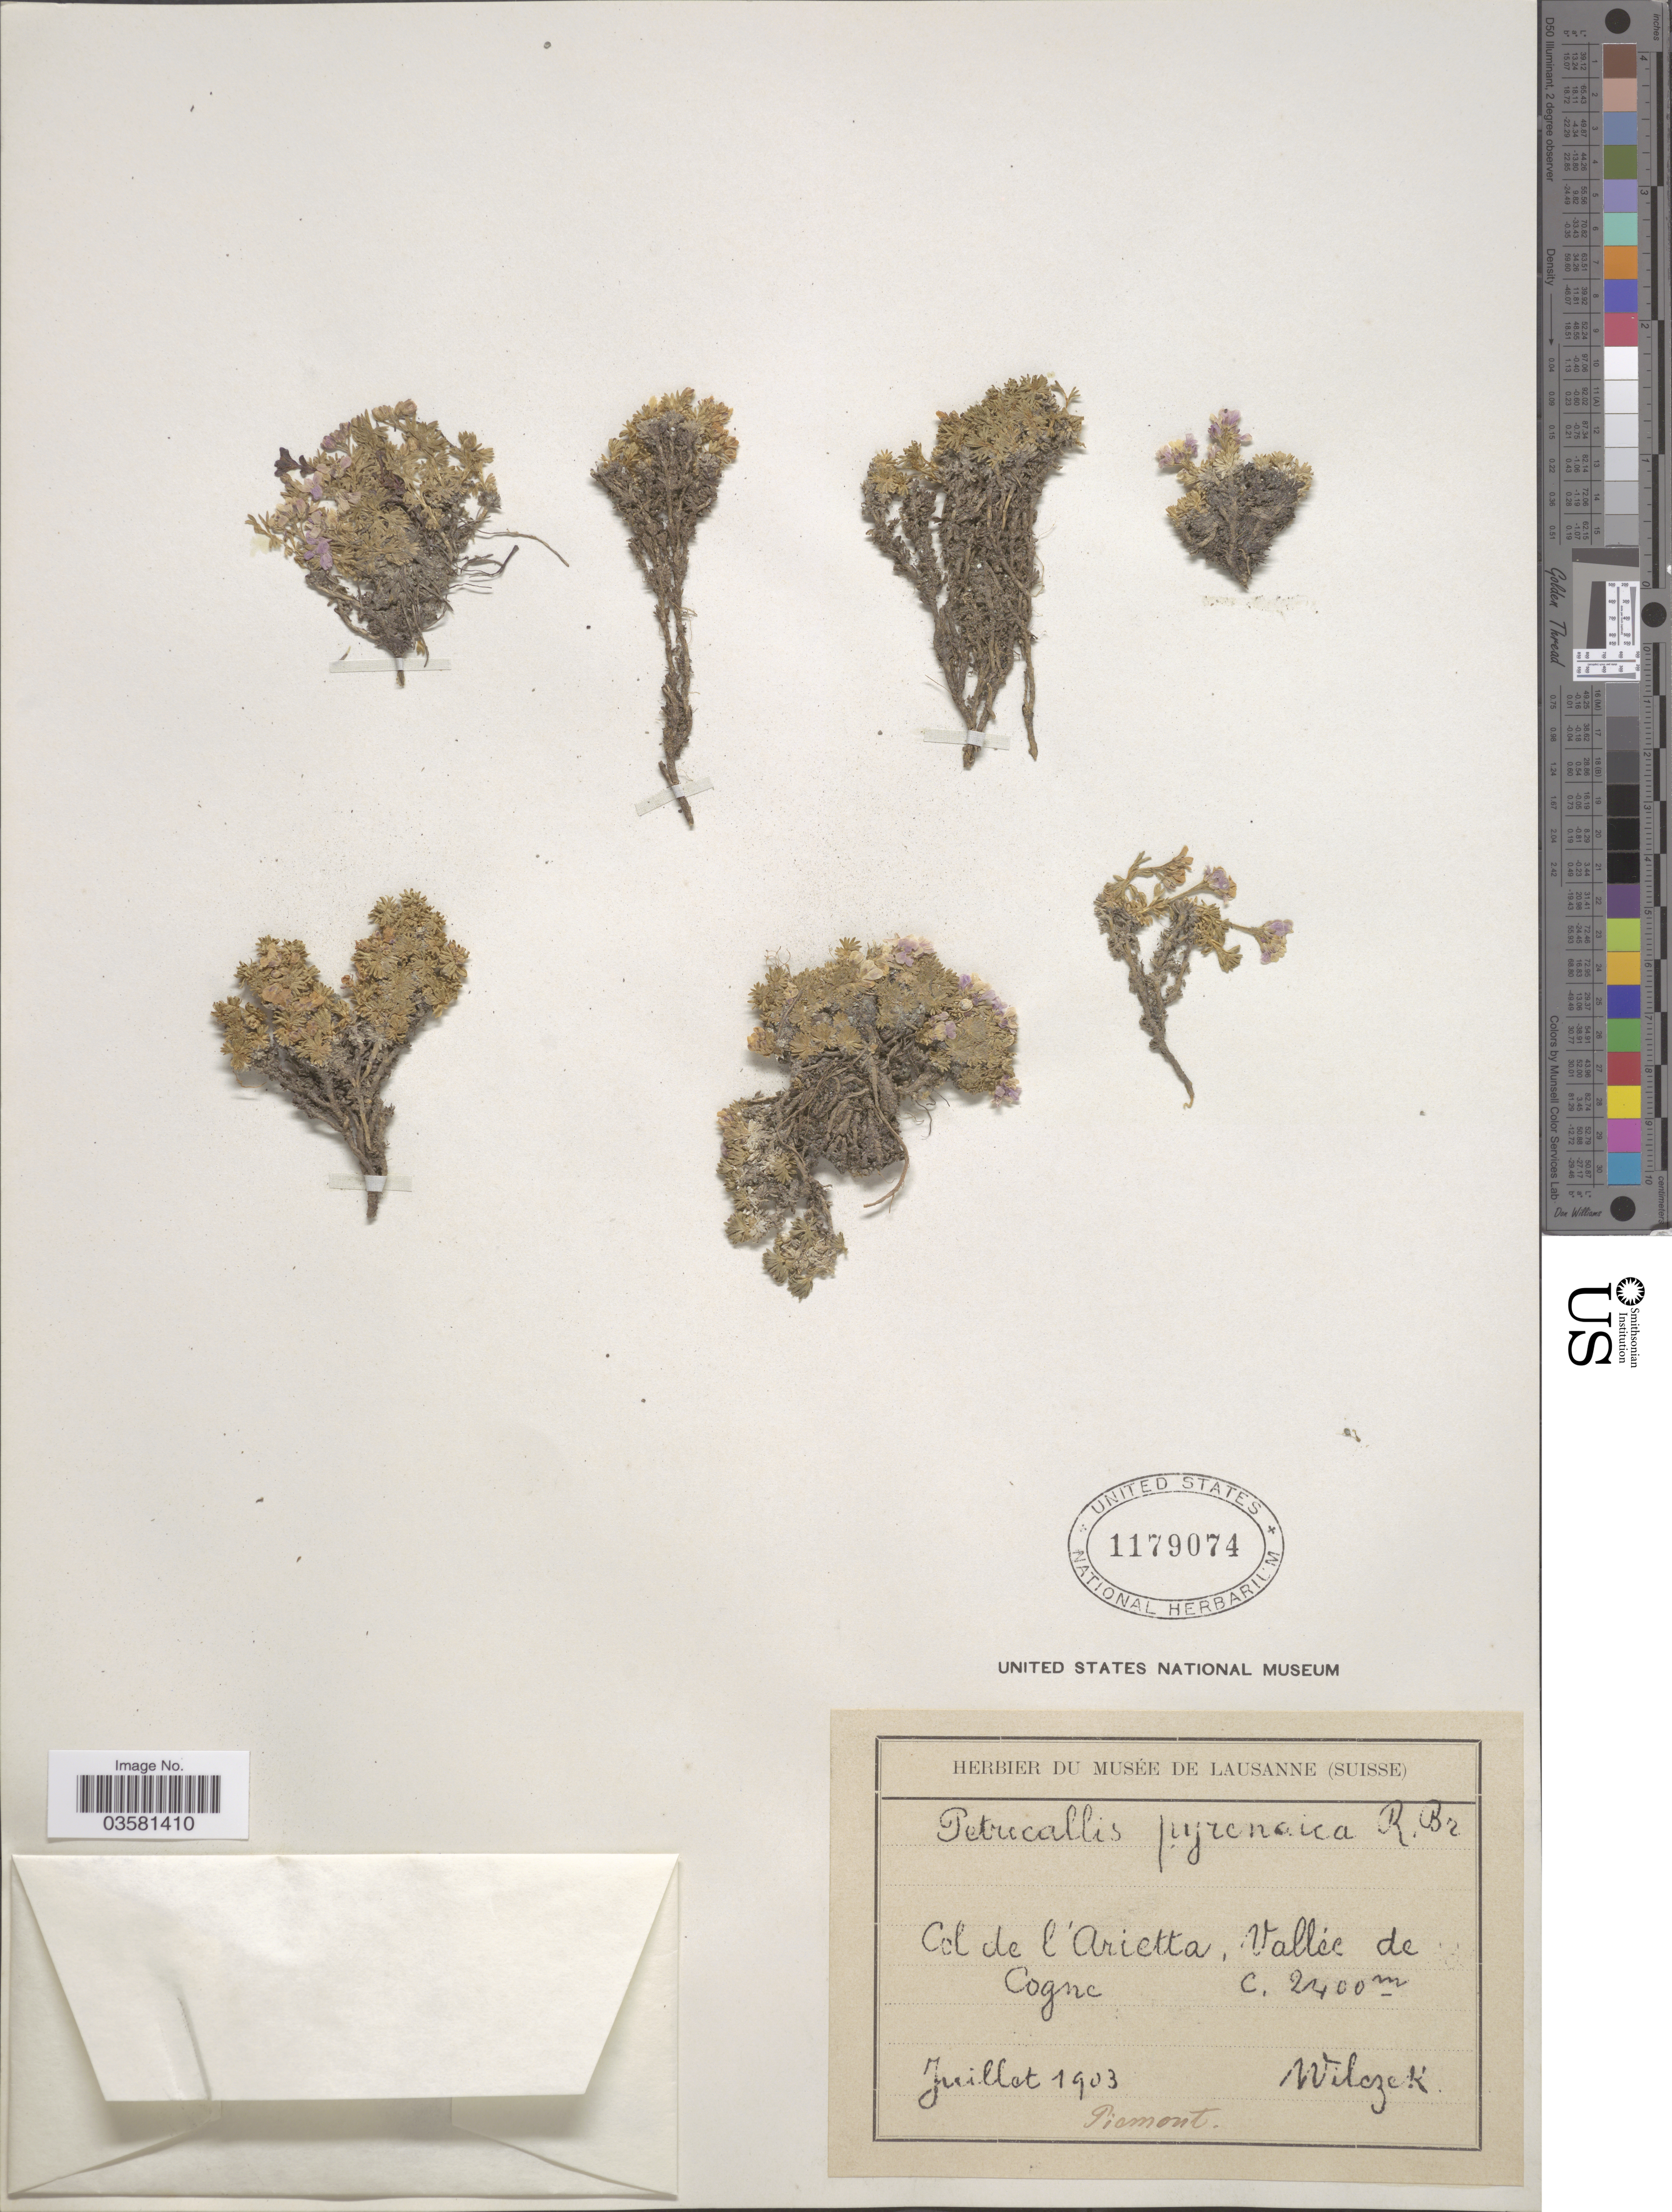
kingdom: Plantae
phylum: Tracheophyta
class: Magnoliopsida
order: Brassicales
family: Brassicaceae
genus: Petrocallis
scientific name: Petrocallis pyrenaica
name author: (L.) W.T. Aiton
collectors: Wilczek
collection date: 1903-07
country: Italy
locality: Col de l'Arietta, Vallée de Cogne. Piemont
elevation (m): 2400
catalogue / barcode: US 1179074